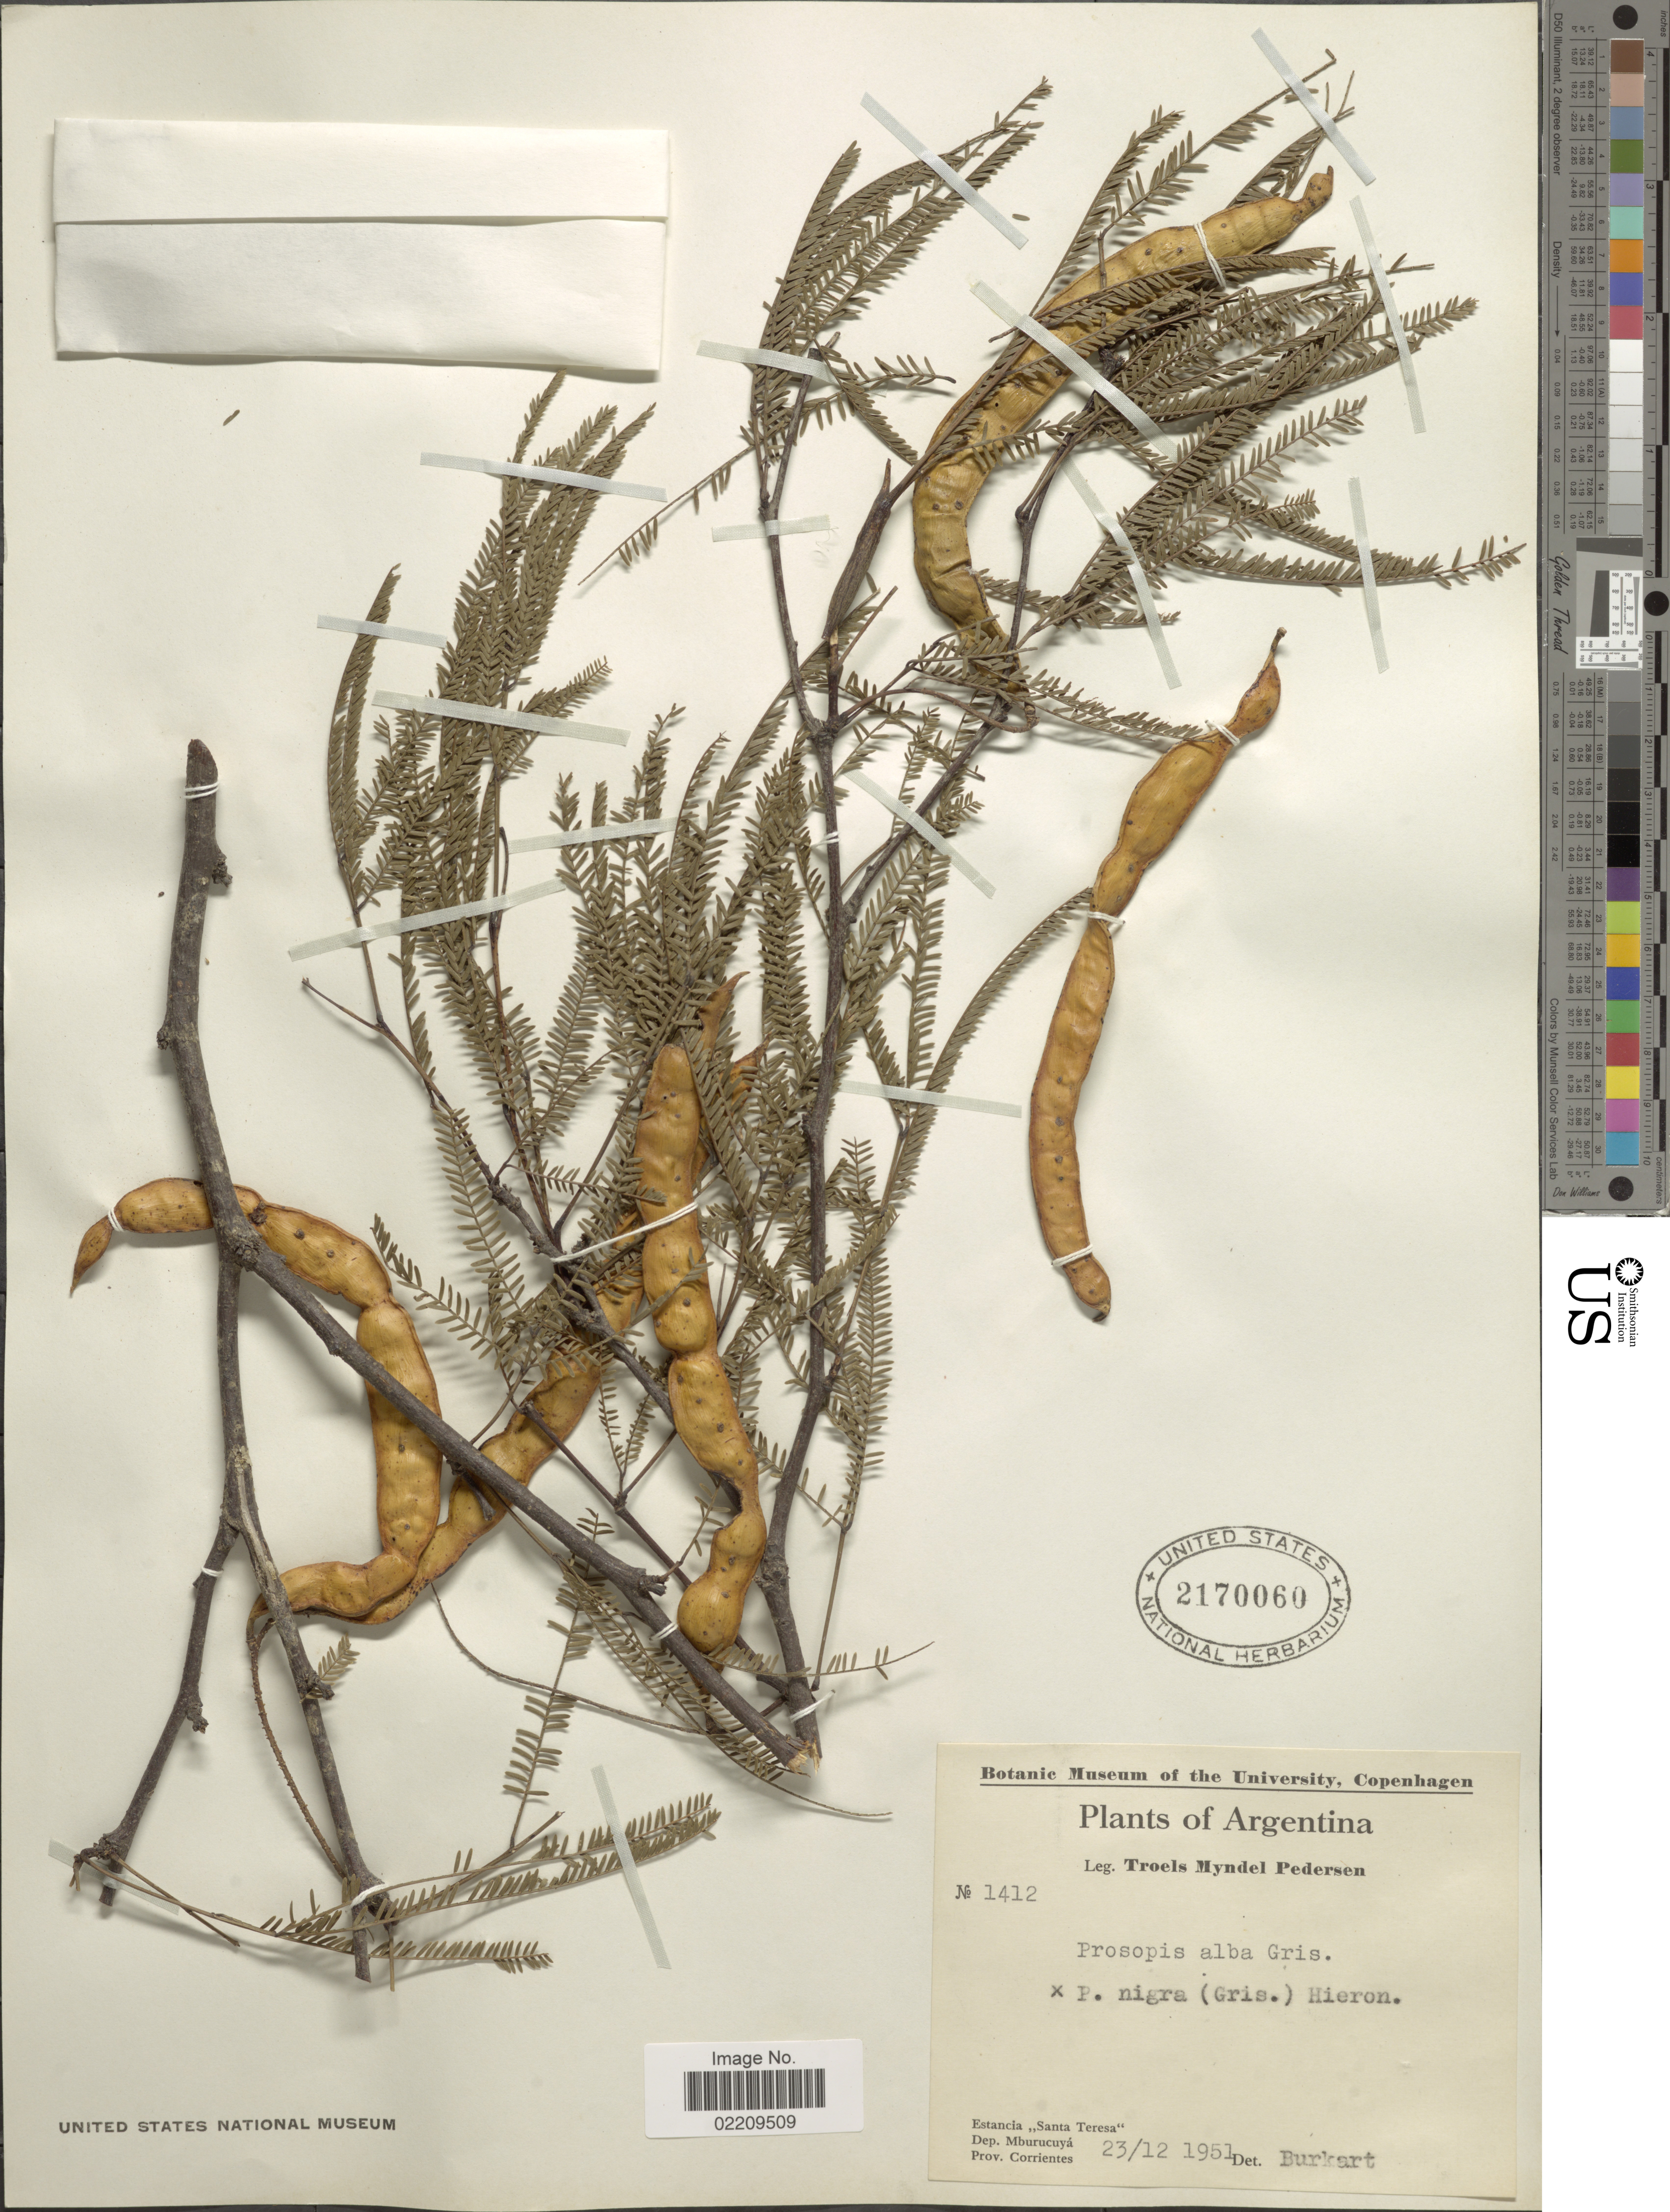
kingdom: Plantae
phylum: Tracheophyta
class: Magnoliopsida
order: Fabales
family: Fabaceae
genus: Neltuma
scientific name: Neltuma alba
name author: (Griseb.) C. E. Hughes & G.P. Lewis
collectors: T. Pederson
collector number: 1412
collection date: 1951-12-23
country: Argentina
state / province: Corrientes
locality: Estancia ,,Santa Teresa'. Dep. Mburucuya. Prov. Corrientes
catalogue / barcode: US 2170060